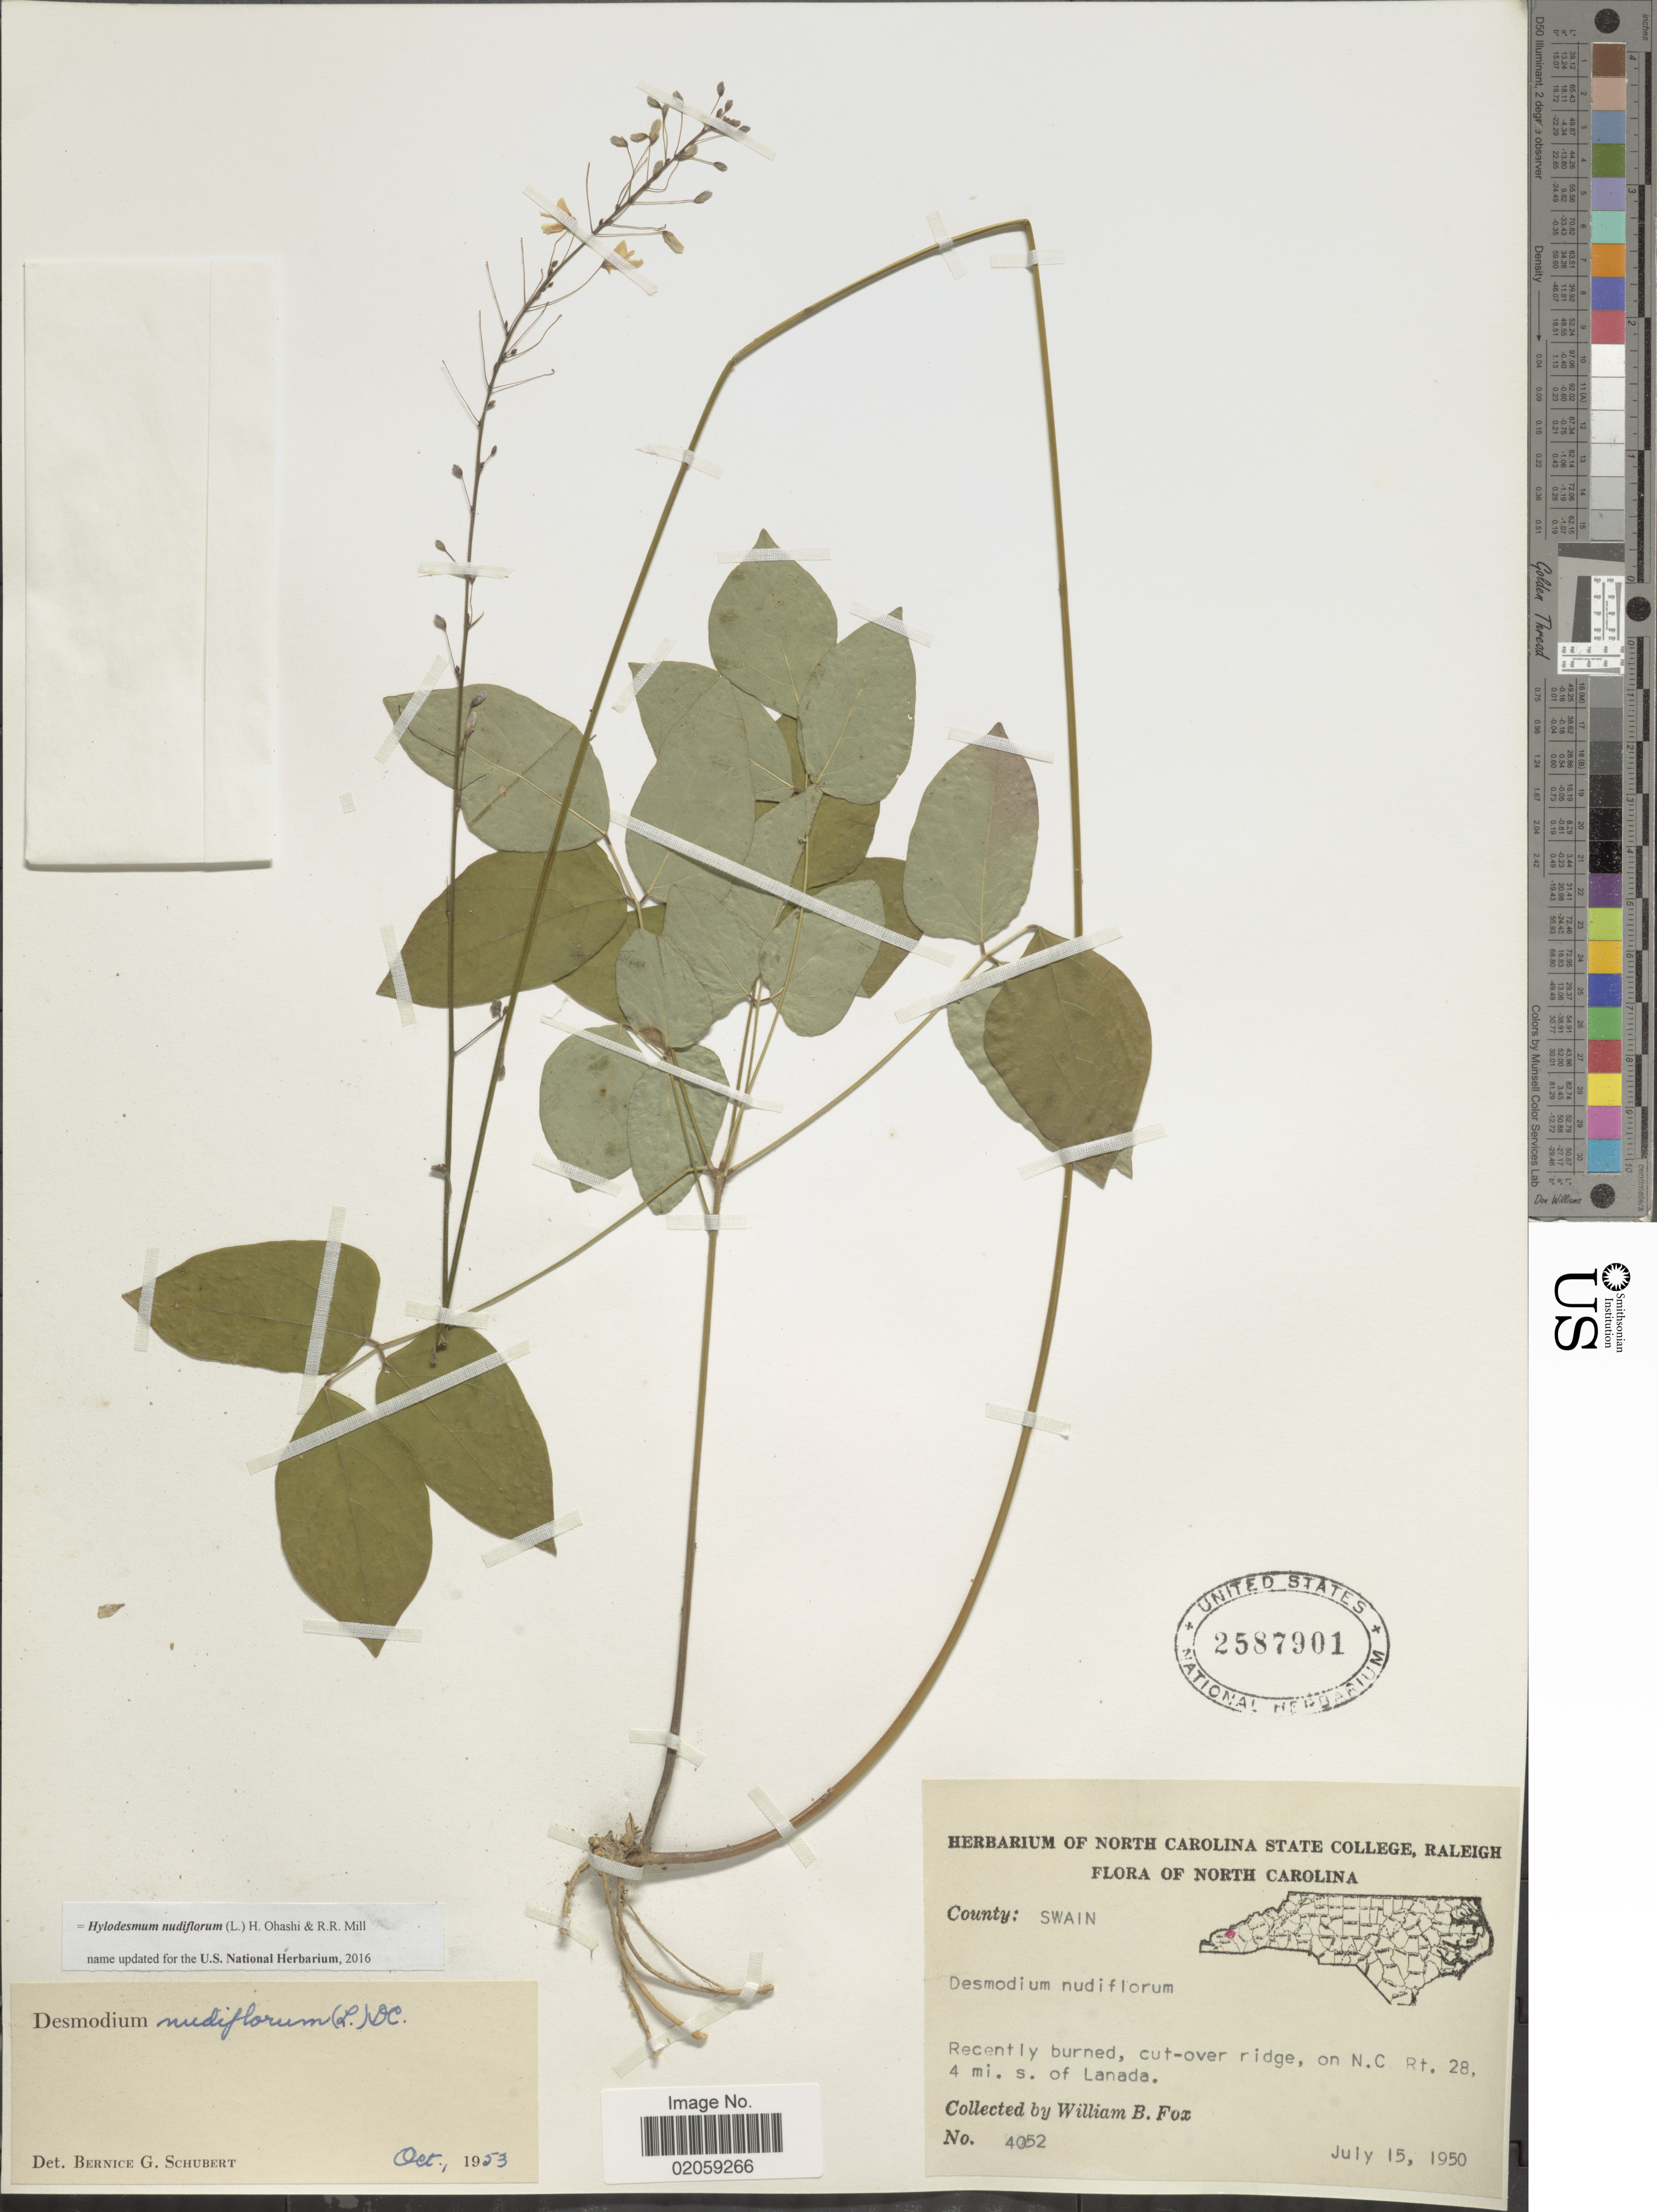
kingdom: Plantae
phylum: Tracheophyta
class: Magnoliopsida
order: Fabales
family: Fabaceae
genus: Hylodesmum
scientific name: Hylodesmum nudiflorum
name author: (L.) H. Ohashi & R.R. Mill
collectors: W. B. Fox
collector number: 4052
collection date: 1950-07-15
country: United States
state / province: North Carolina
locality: County Swain, N.C. Rt. 28, 4 mi. s. of Lanada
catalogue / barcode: US 2587901